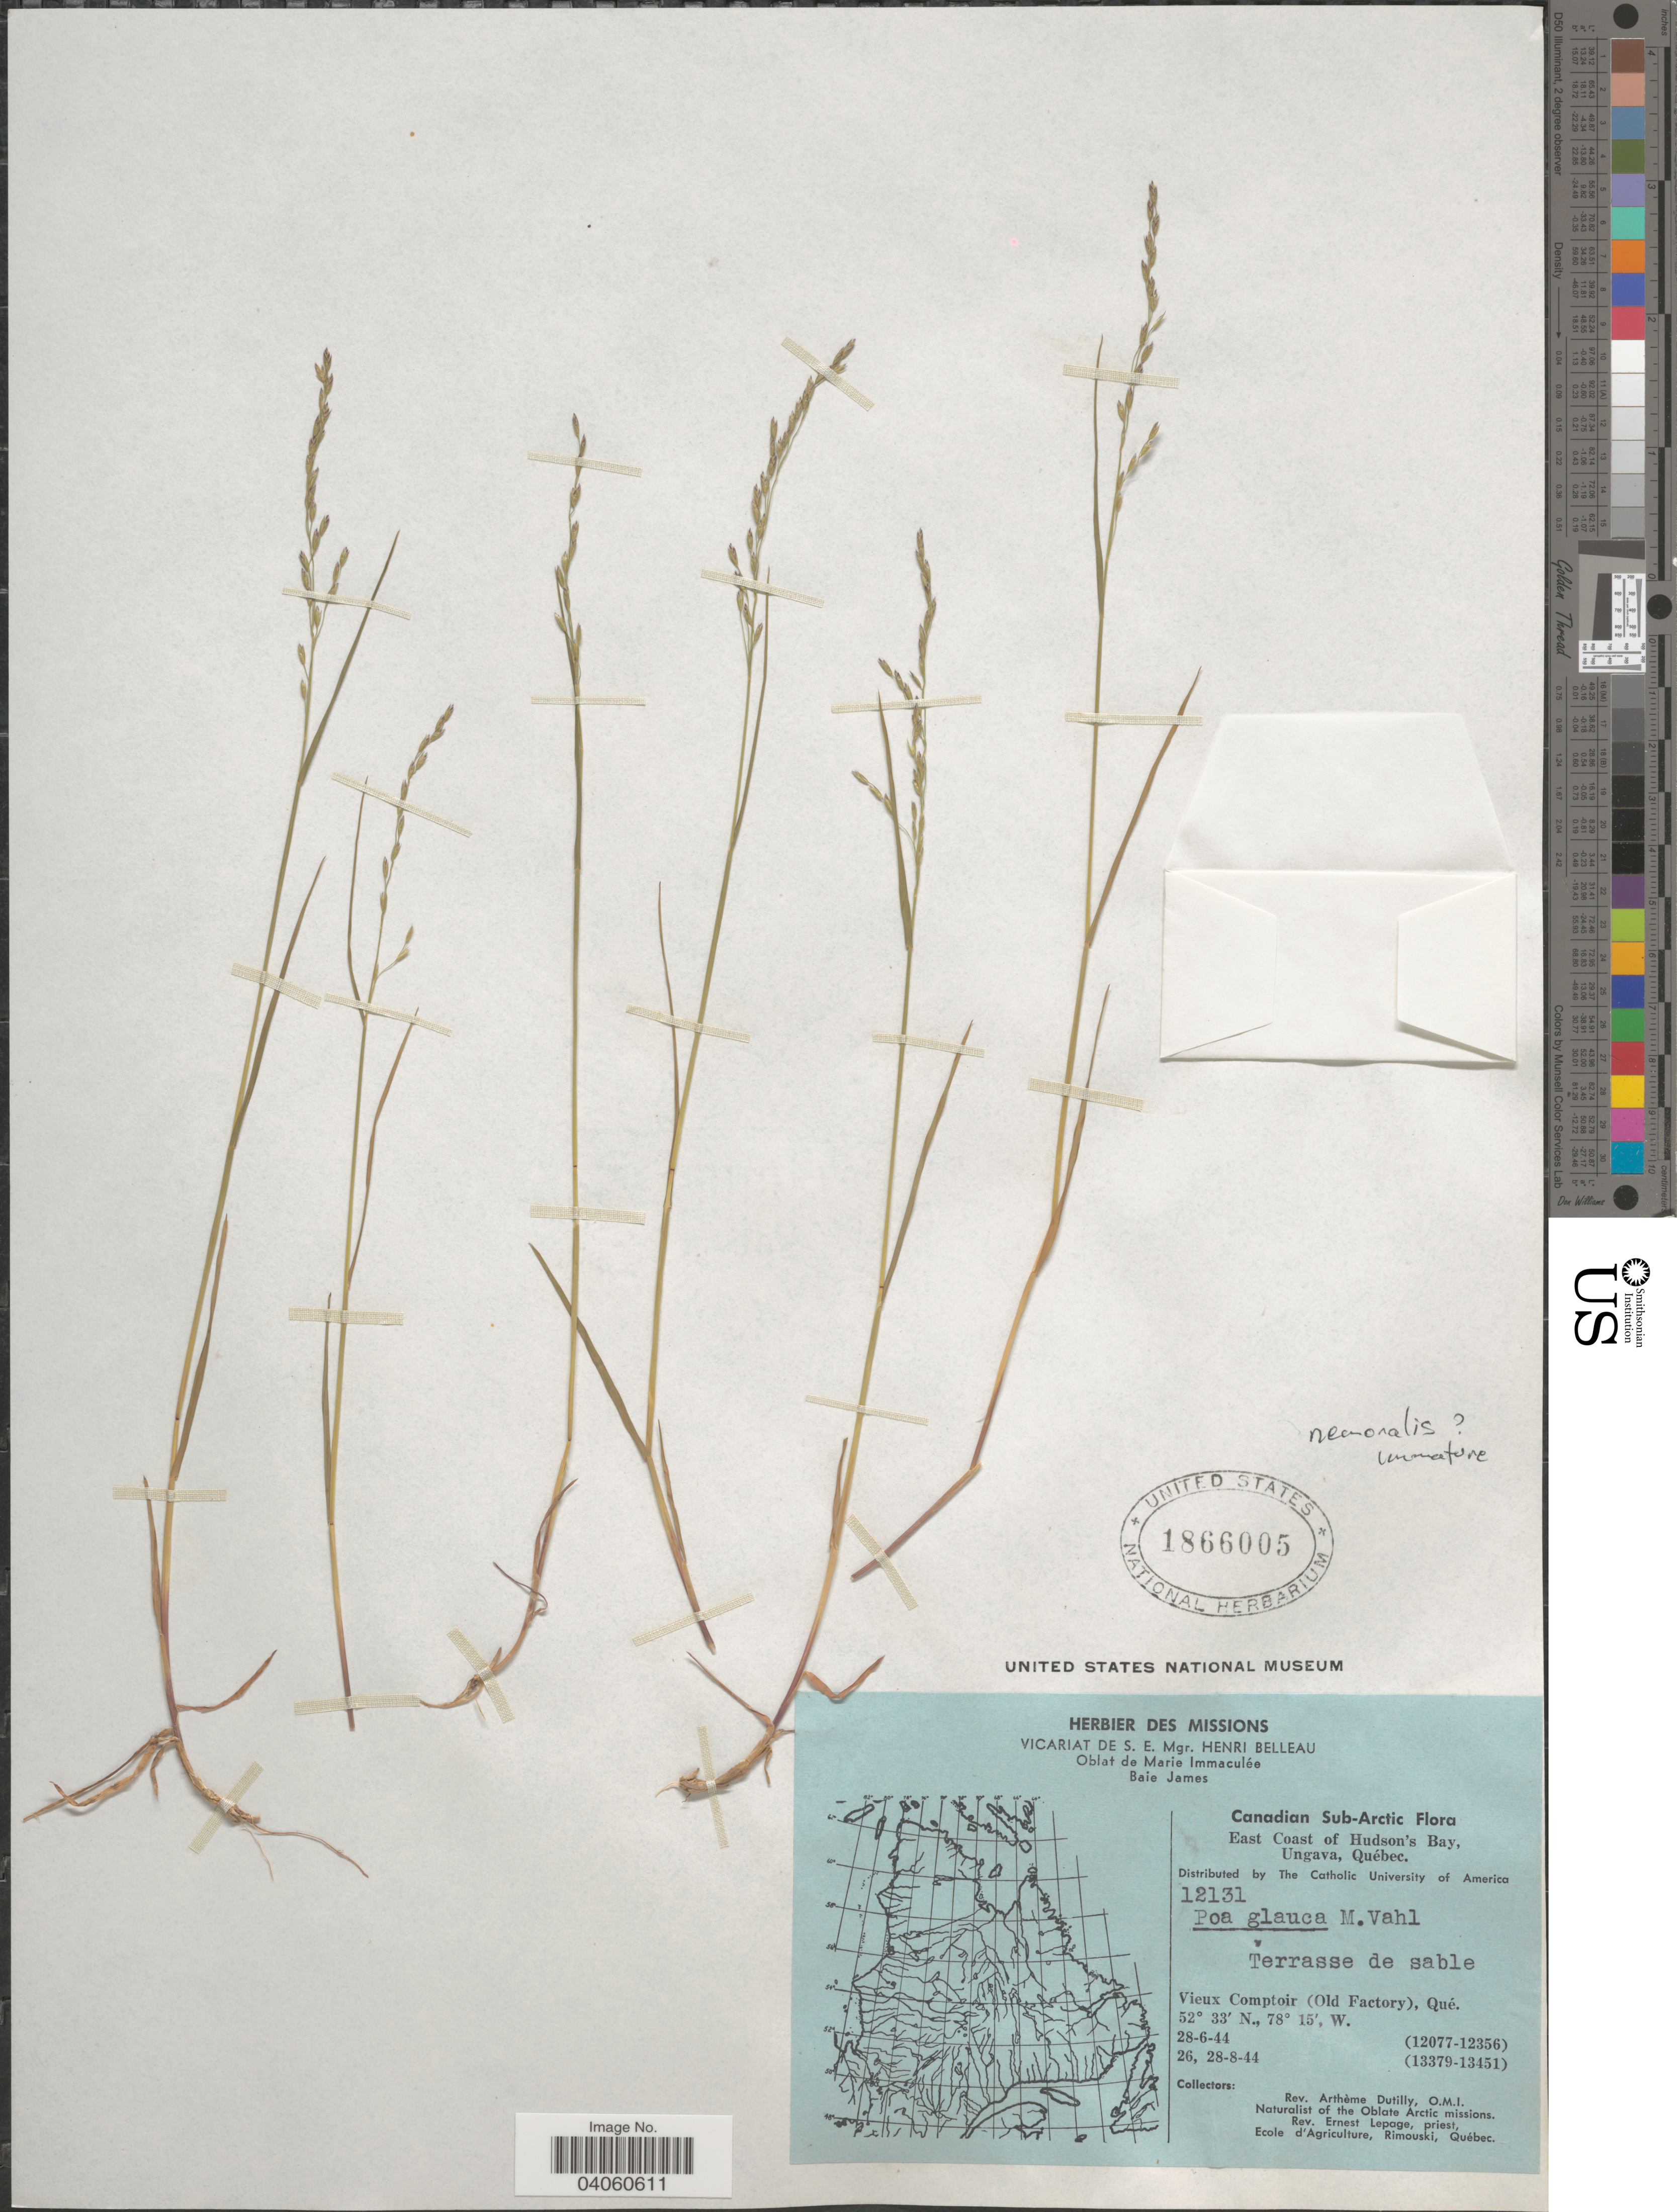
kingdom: Plantae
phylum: Tracheophyta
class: Liliopsida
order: Poales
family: Poaceae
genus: Poa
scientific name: Poa nemoralis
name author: L.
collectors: A. Dutilly & E. Lepage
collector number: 12131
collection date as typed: Transcribed d/m/y: 28/6/44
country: Canada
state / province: Quebec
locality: Canadian Sub-Arctic. East Coast of Hudson's Bay, Ungava. Vieux Comptoir (Old Factory).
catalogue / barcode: US 1866005